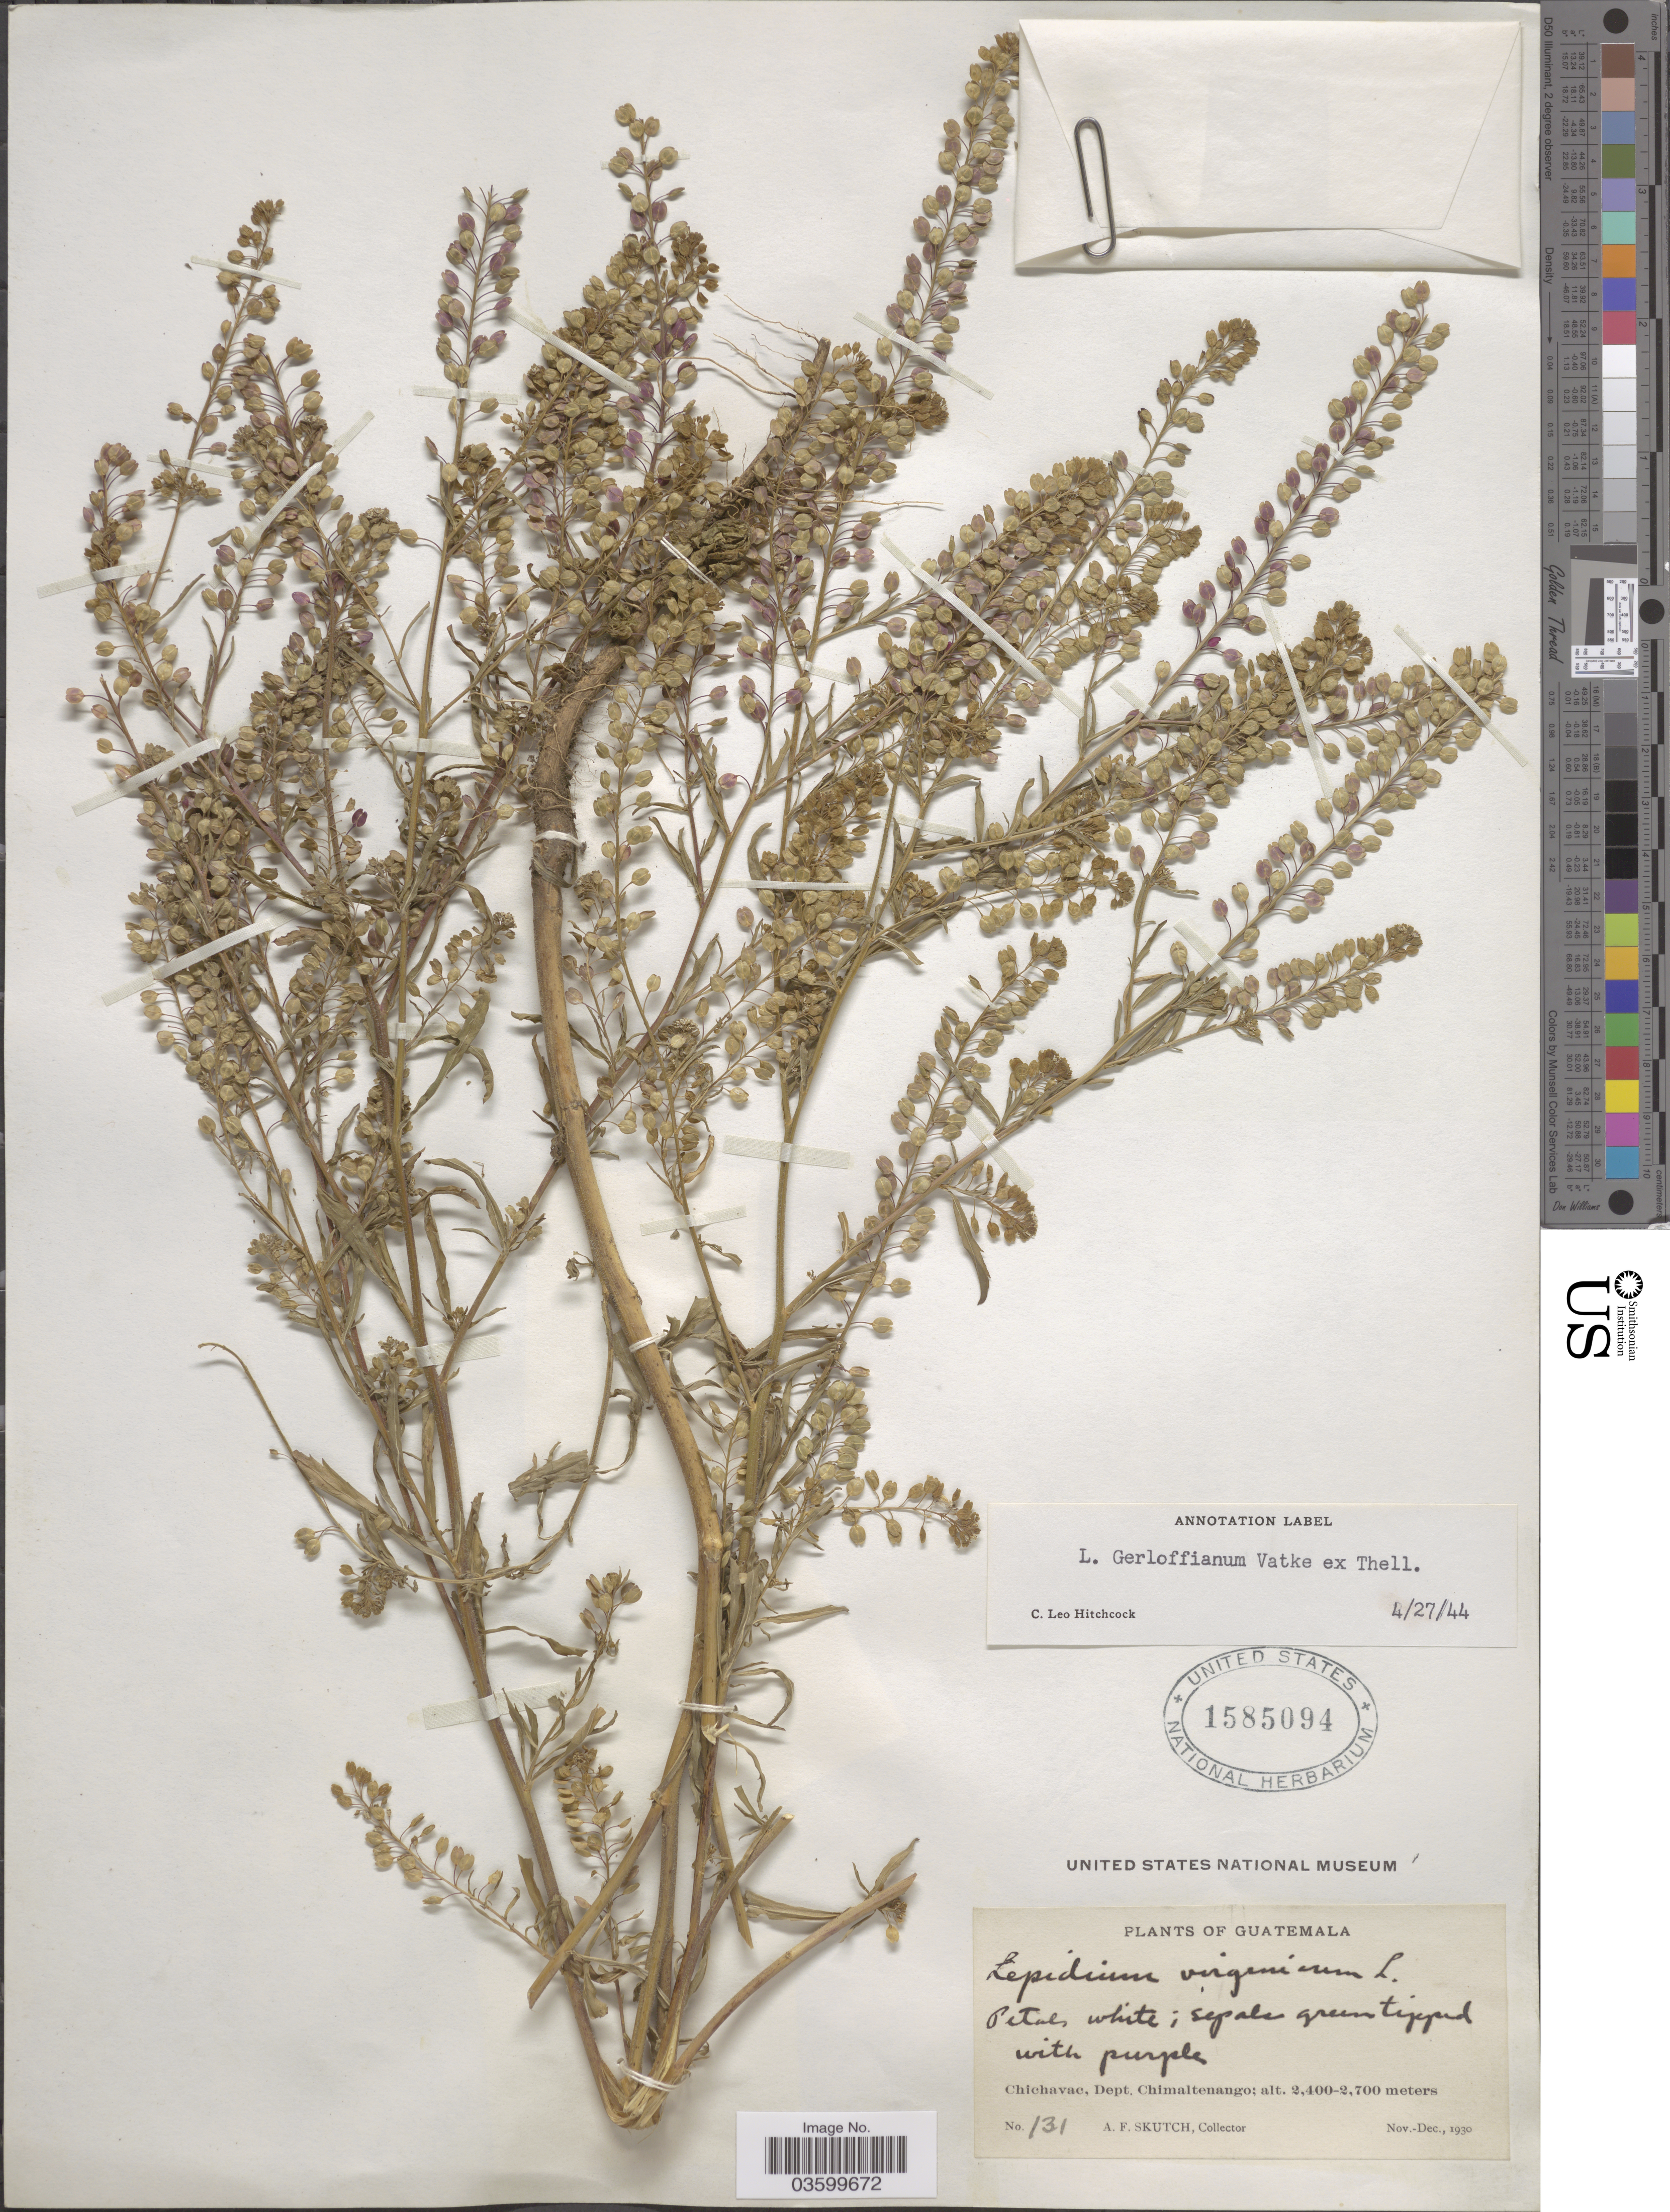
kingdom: Plantae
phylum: Tracheophyta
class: Magnoliopsida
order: Brassicales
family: Brassicaceae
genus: Lepidium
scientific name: Lepidium gerloffianum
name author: Vatke ex Thell.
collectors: A. F. Skutch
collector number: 131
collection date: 1930-11/1930-12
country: Guatemala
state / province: Chimaltenango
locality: Chichavac, Dept. Chimaltenango.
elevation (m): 2400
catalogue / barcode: US 1585094